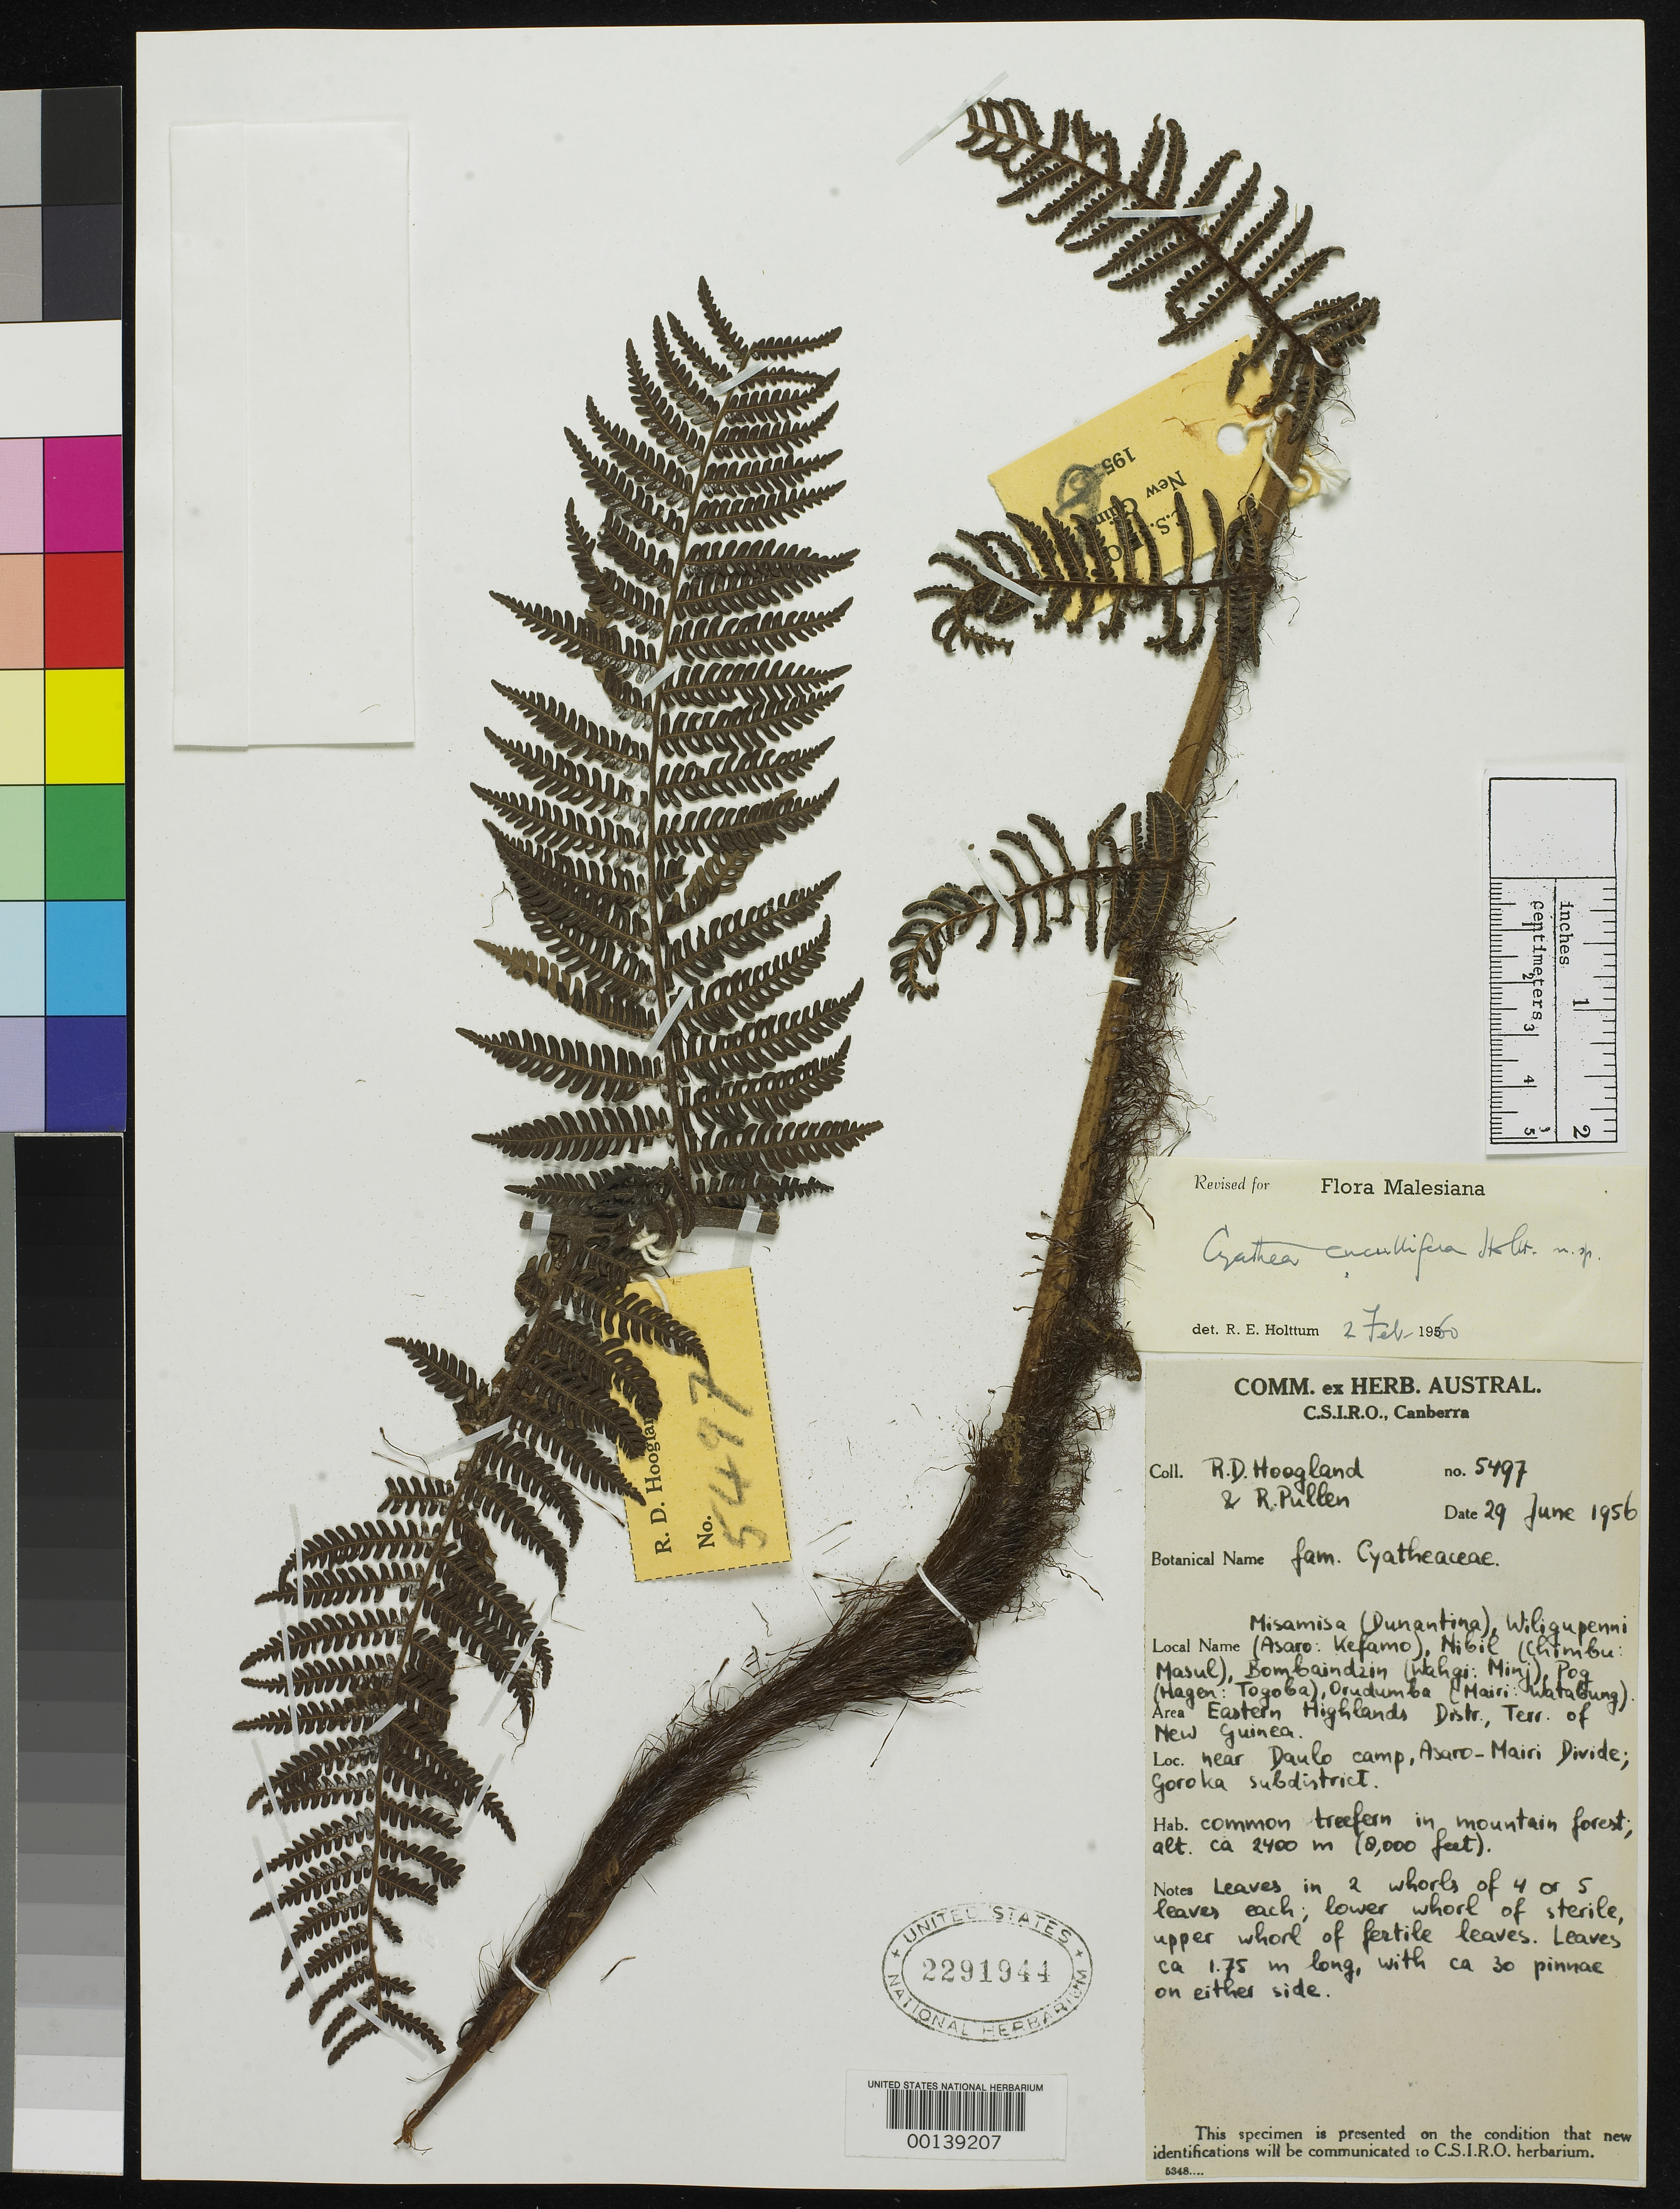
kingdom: Plantae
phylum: Tracheophyta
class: Polypodiopsida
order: Cyatheales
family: Cyatheaceae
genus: Cyathea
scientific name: Cyathea cucullifera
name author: Holttum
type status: Isotype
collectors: R. D. Hoogland & R. Pullen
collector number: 5497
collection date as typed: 29 Jun 1956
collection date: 1956-06-29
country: Papua New Guinea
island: New Guinea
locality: E New Guinea.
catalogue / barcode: US 2291944